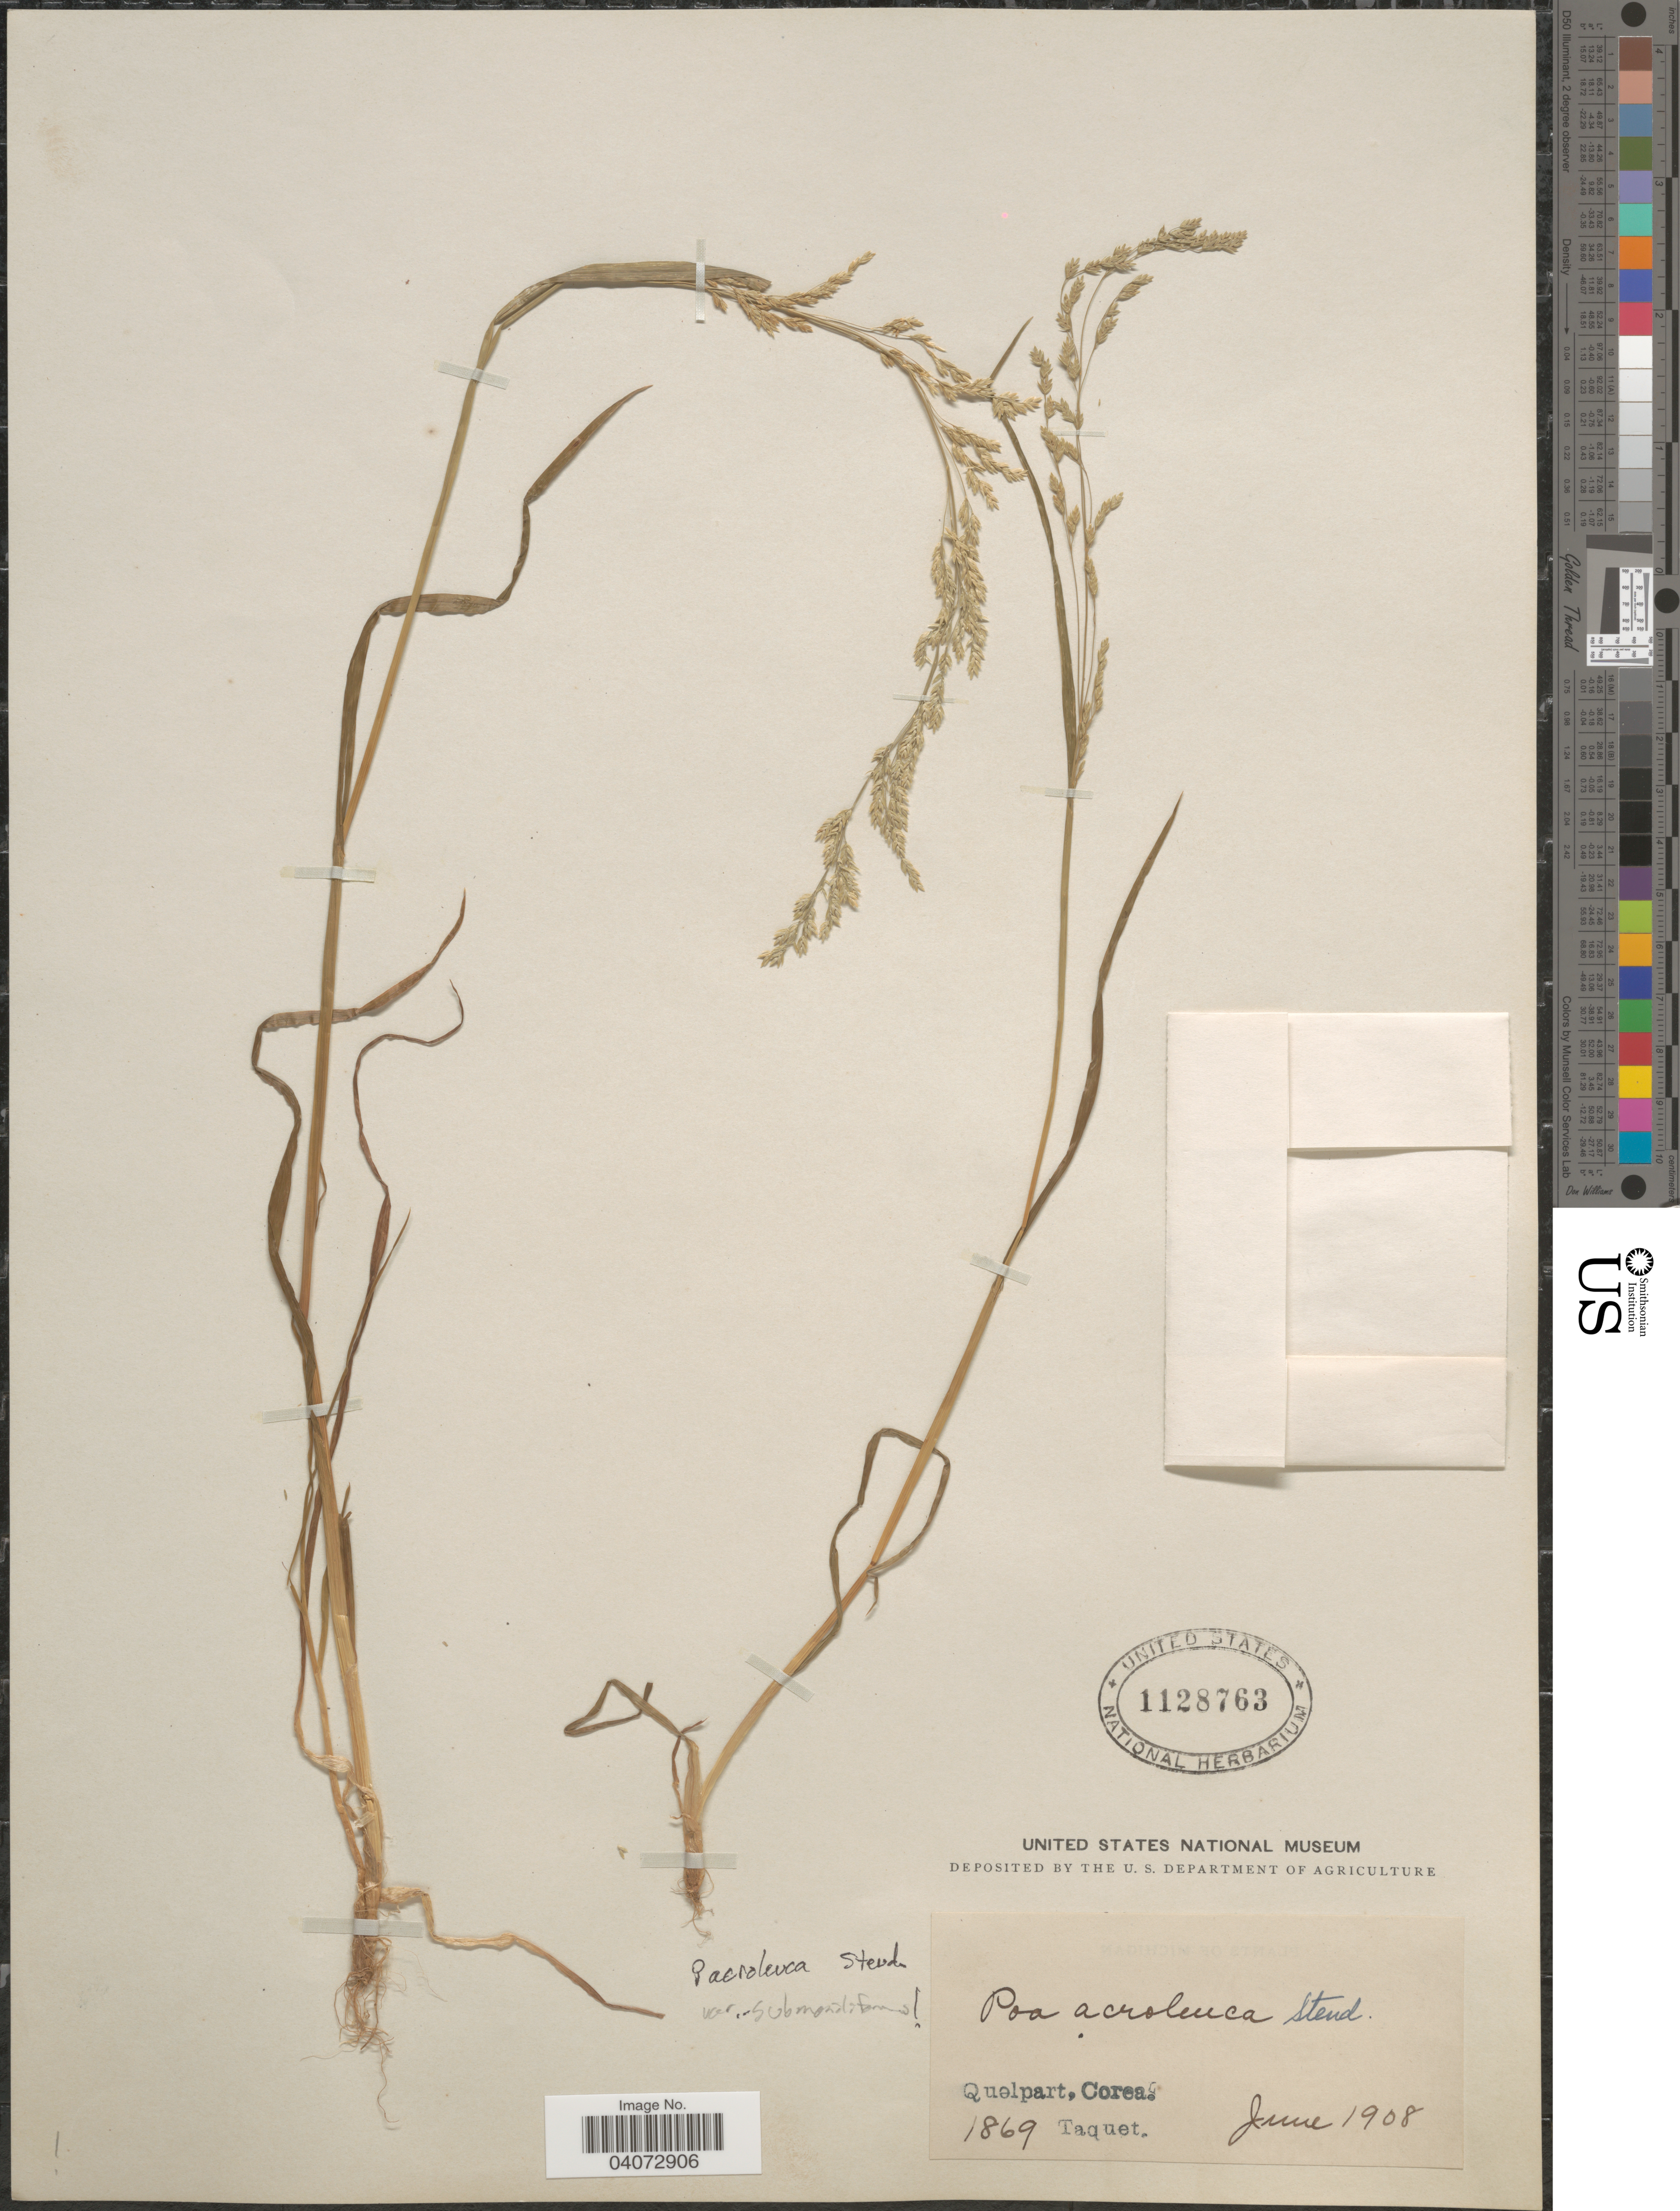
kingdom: Plantae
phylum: Tracheophyta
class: Liliopsida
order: Poales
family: Poaceae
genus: Poa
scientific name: Poa acroleuca var. submoniliformis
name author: Makino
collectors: Taquet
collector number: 1869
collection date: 1908-06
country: South Korea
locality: Quelpart, Corea.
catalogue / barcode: US 1128763